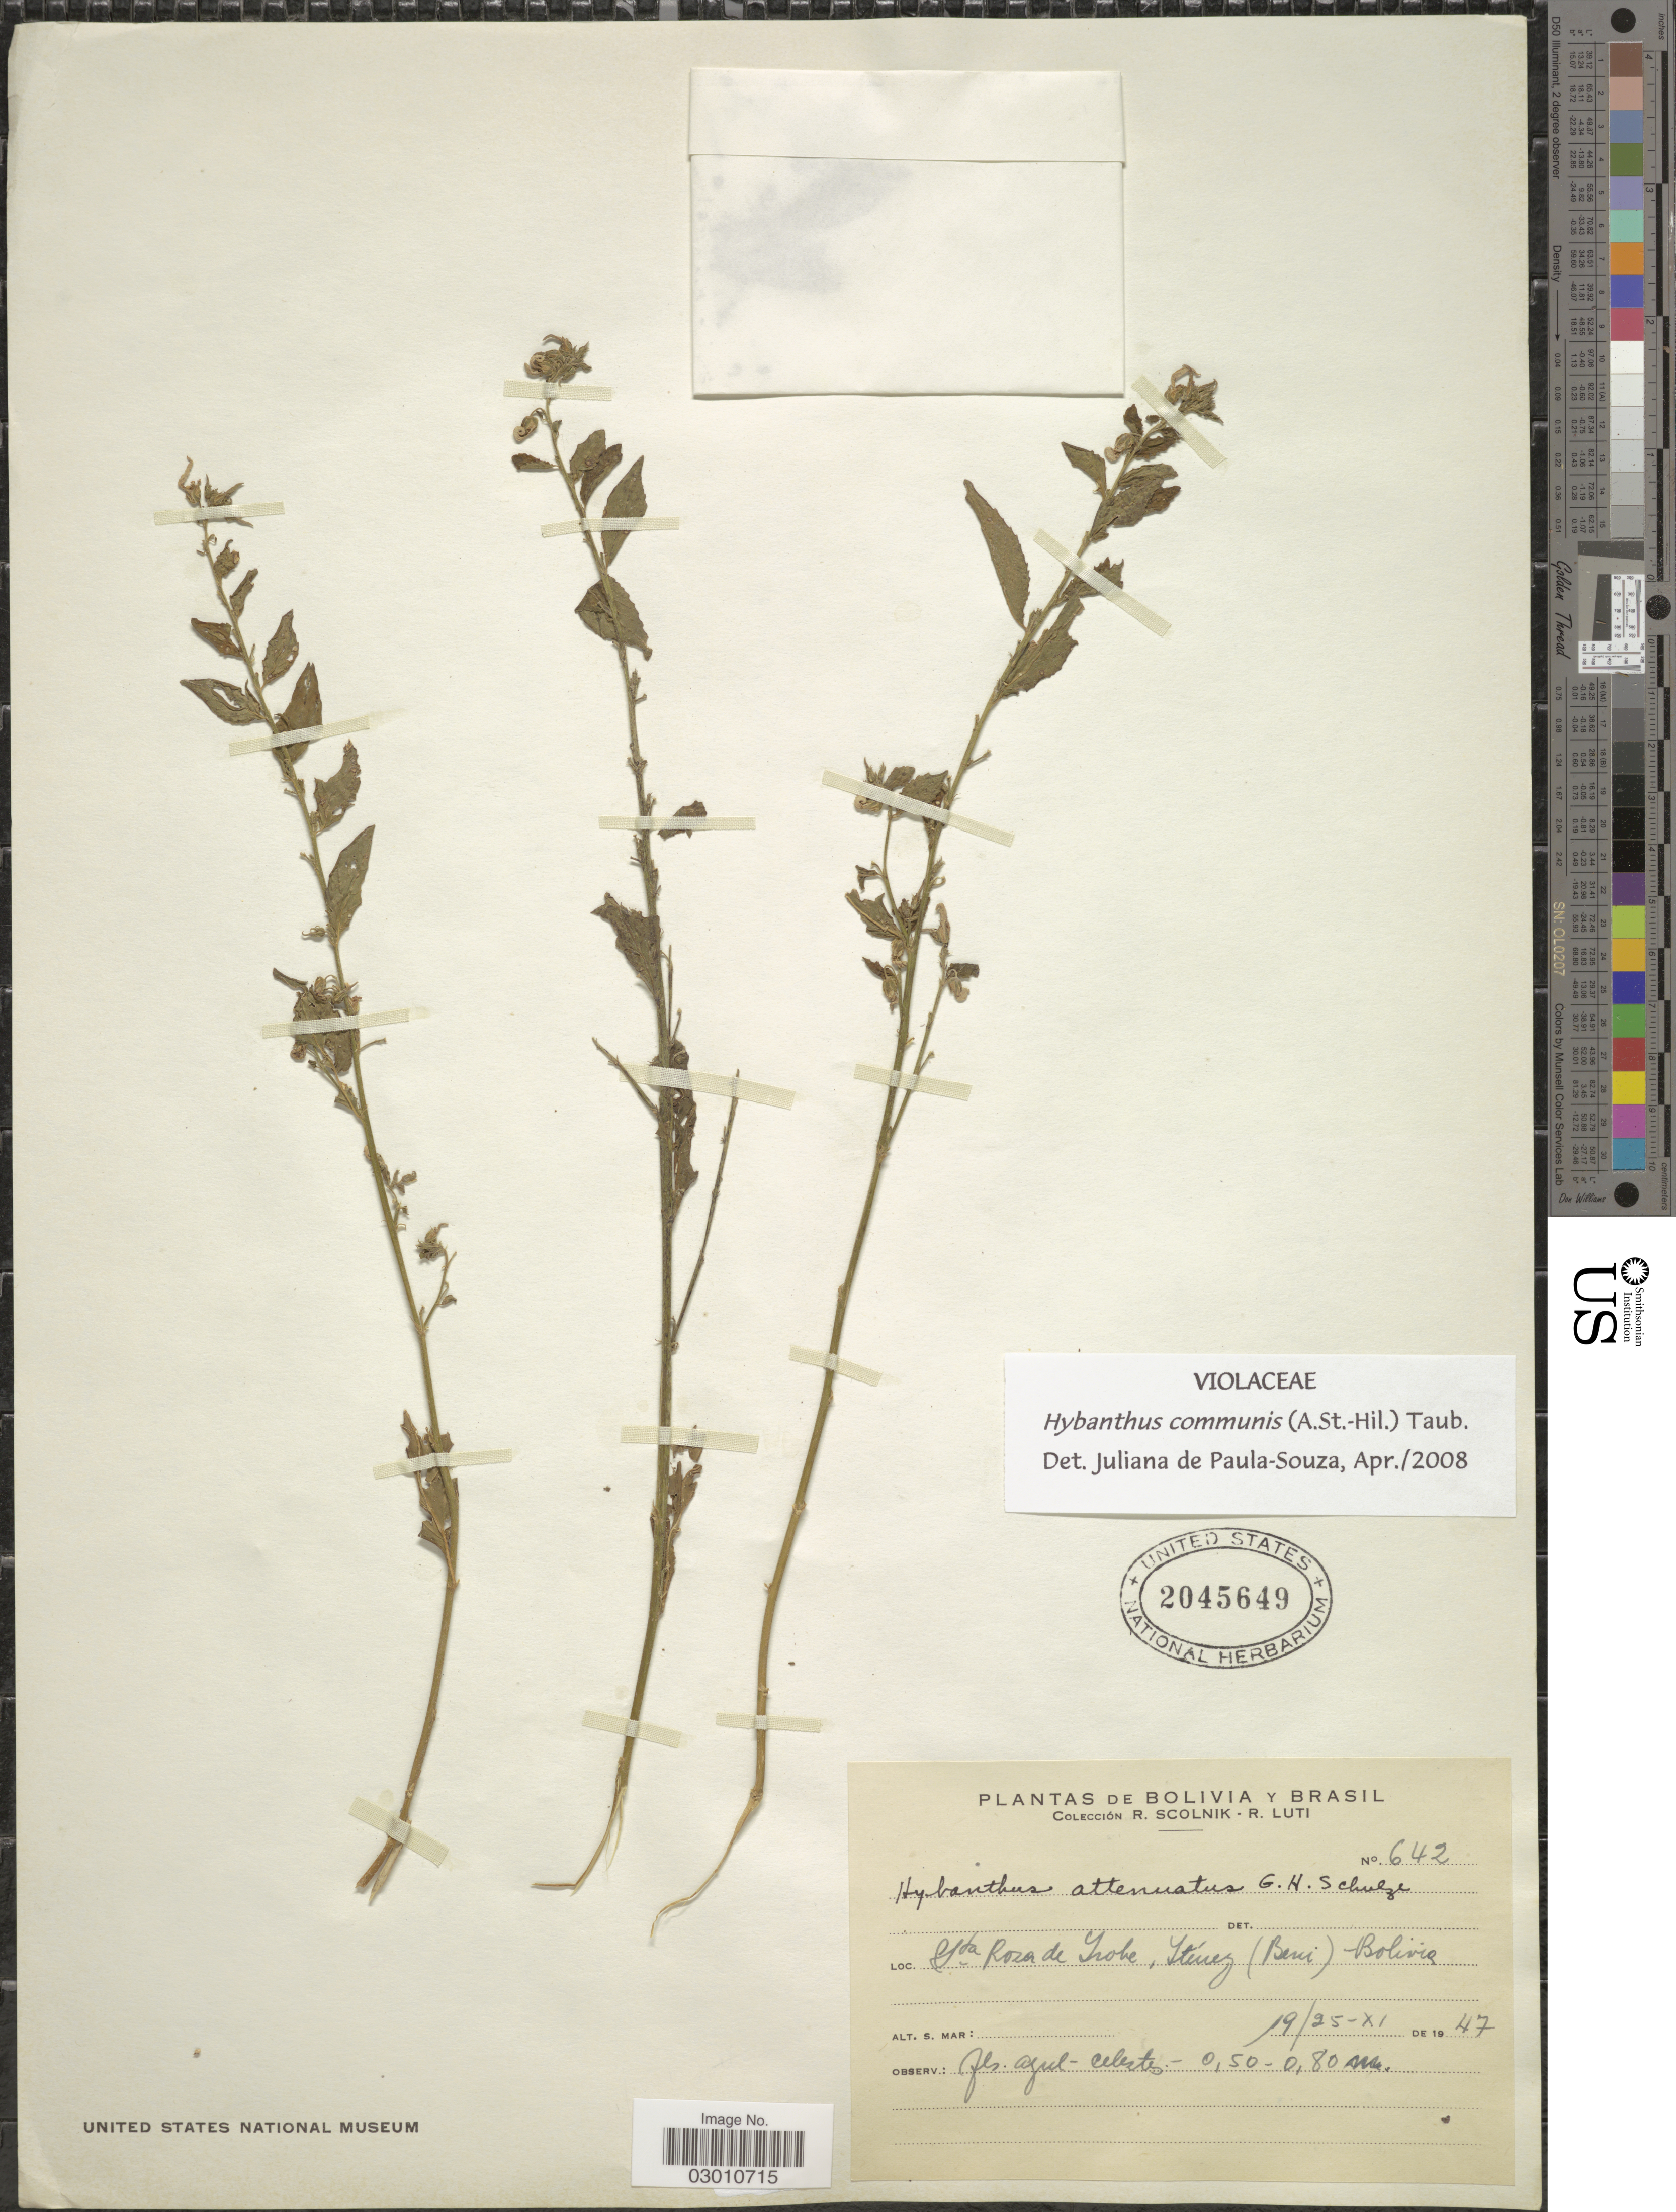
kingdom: Plantae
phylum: Tracheophyta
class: Magnoliopsida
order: Malpighiales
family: Violaceae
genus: Pombalia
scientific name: Pombalia communis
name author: (A. St.-Hil.) Paula-Souza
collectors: R. Scolnik & R. Luti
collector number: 642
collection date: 1947-11-19/1947-11-25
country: Bolivia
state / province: Beni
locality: Sta. Rosa de Irobe, Itenez.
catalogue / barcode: US 2045649